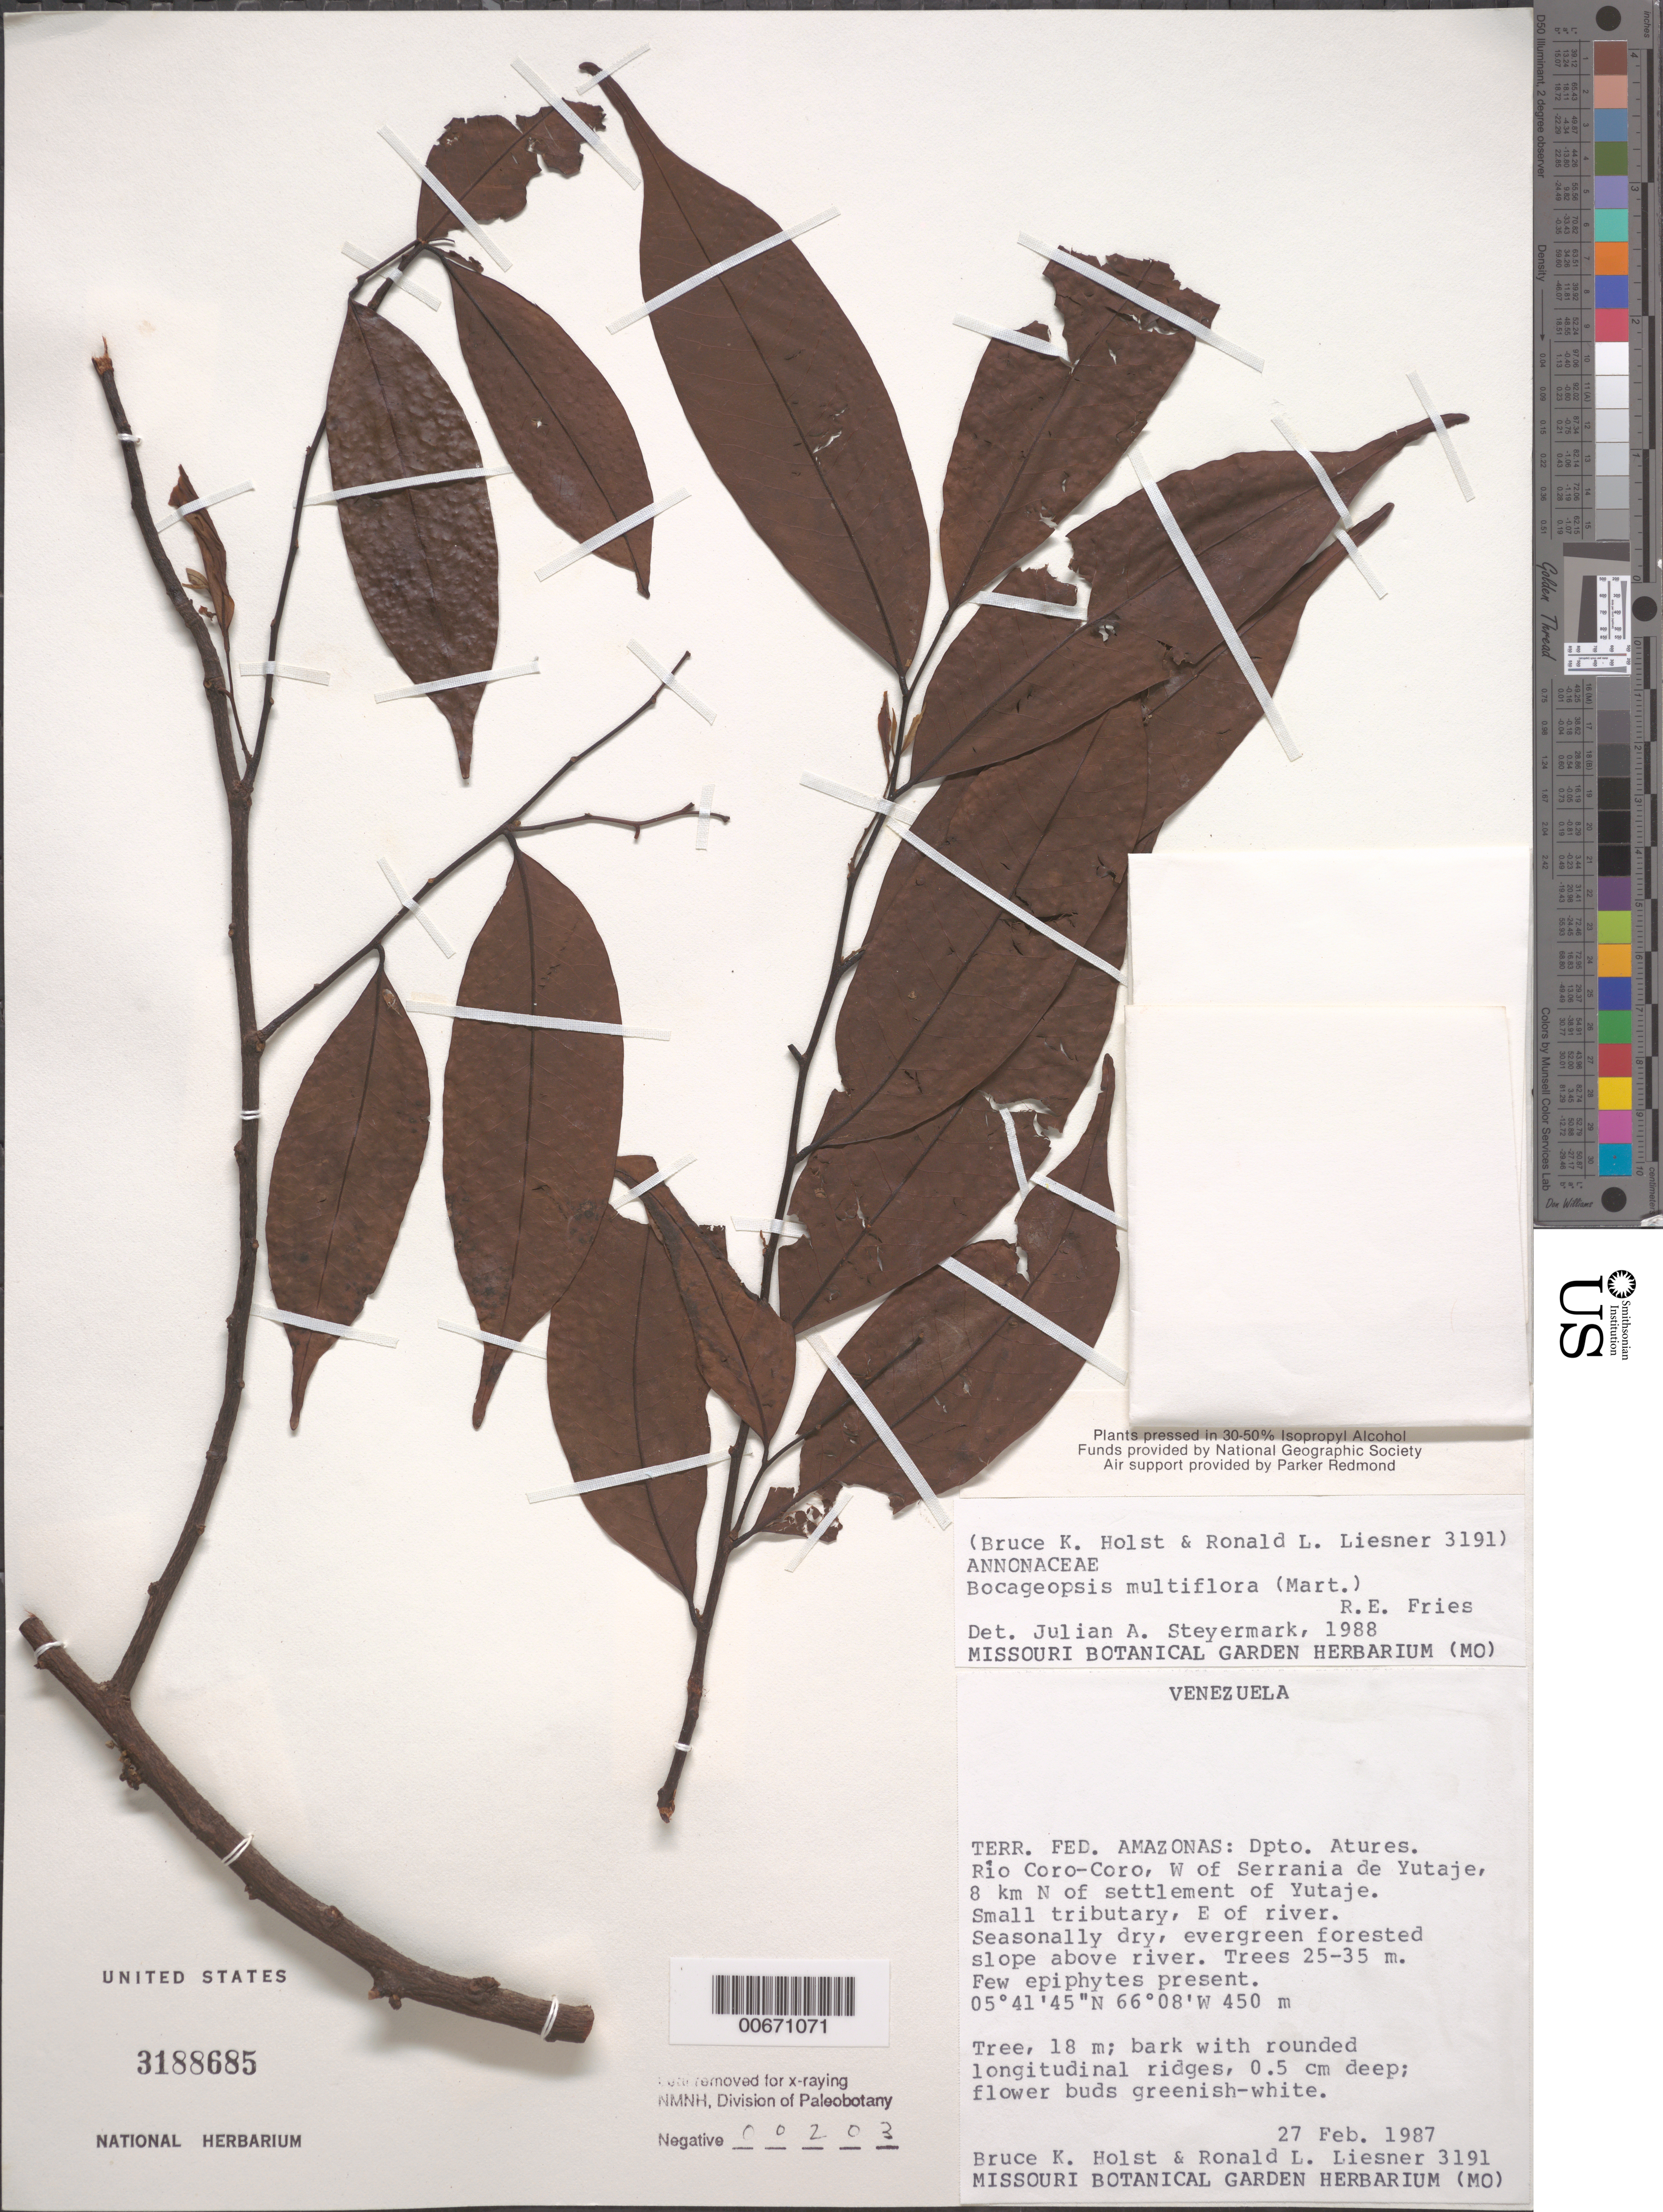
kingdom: Plantae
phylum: Tracheophyta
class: Magnoliopsida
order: Magnoliales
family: Annonaceae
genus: Bocageopsis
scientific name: Bocageopsis multiflora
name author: (Mart.) R.E. Fr.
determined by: Steyermark, Julian A., (VEN)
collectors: B. Holst & R. L. Liesner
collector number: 3191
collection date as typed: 27-Feb-87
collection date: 1987-02-27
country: Venezuela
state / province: Amazonas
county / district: Atures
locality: Río Coro-Coro, W of Serrania de Yutajé, 8 km N of Yutajé settlement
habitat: Seasonally dry evergreen forested slope above river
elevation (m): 450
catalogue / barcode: US 3188685